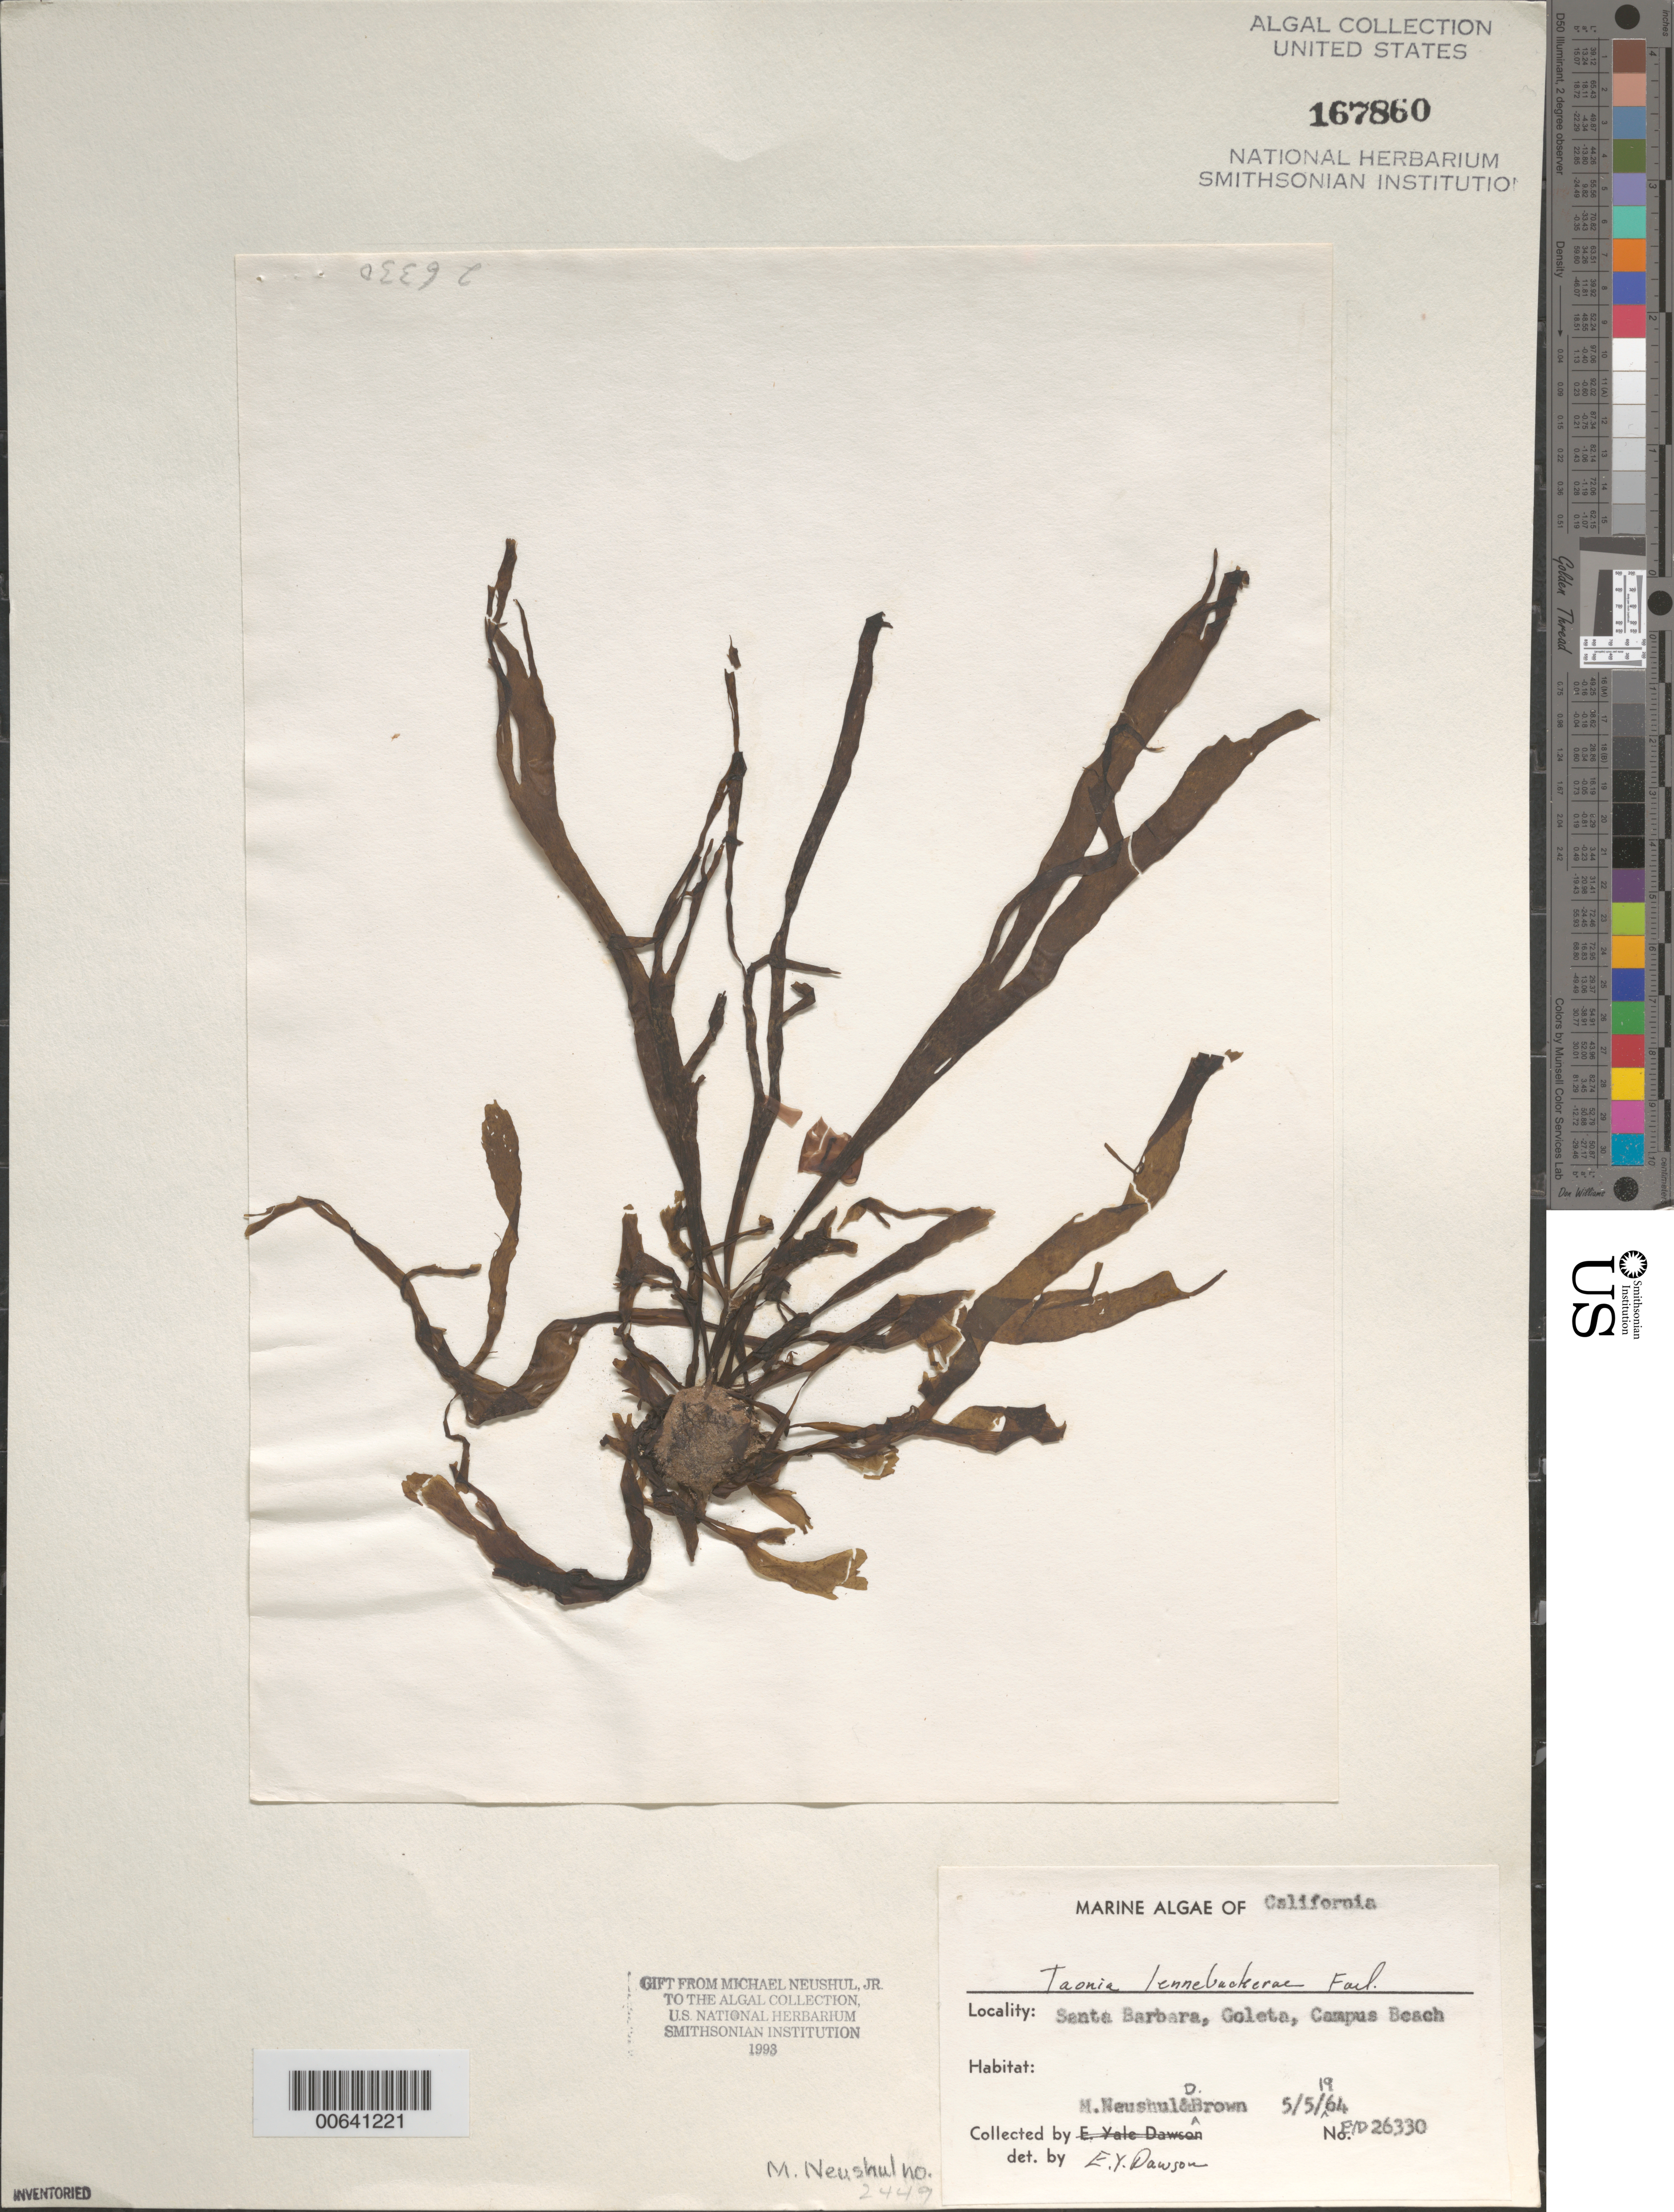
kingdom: Chromista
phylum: Ochrophyta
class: Phaeophyceae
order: Dictyotales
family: Dictyotaceae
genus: Taonia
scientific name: Taonia lennebackerae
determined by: Dawson, E. Y.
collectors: M. Neushul & D. Brown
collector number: EYD 26330 & Neushul 2449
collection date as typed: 05 May 1964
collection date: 1964-05-05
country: United States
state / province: California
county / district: Santa Barbara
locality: Campus Beach, Goleta, Santa Barbara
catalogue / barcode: US 167860